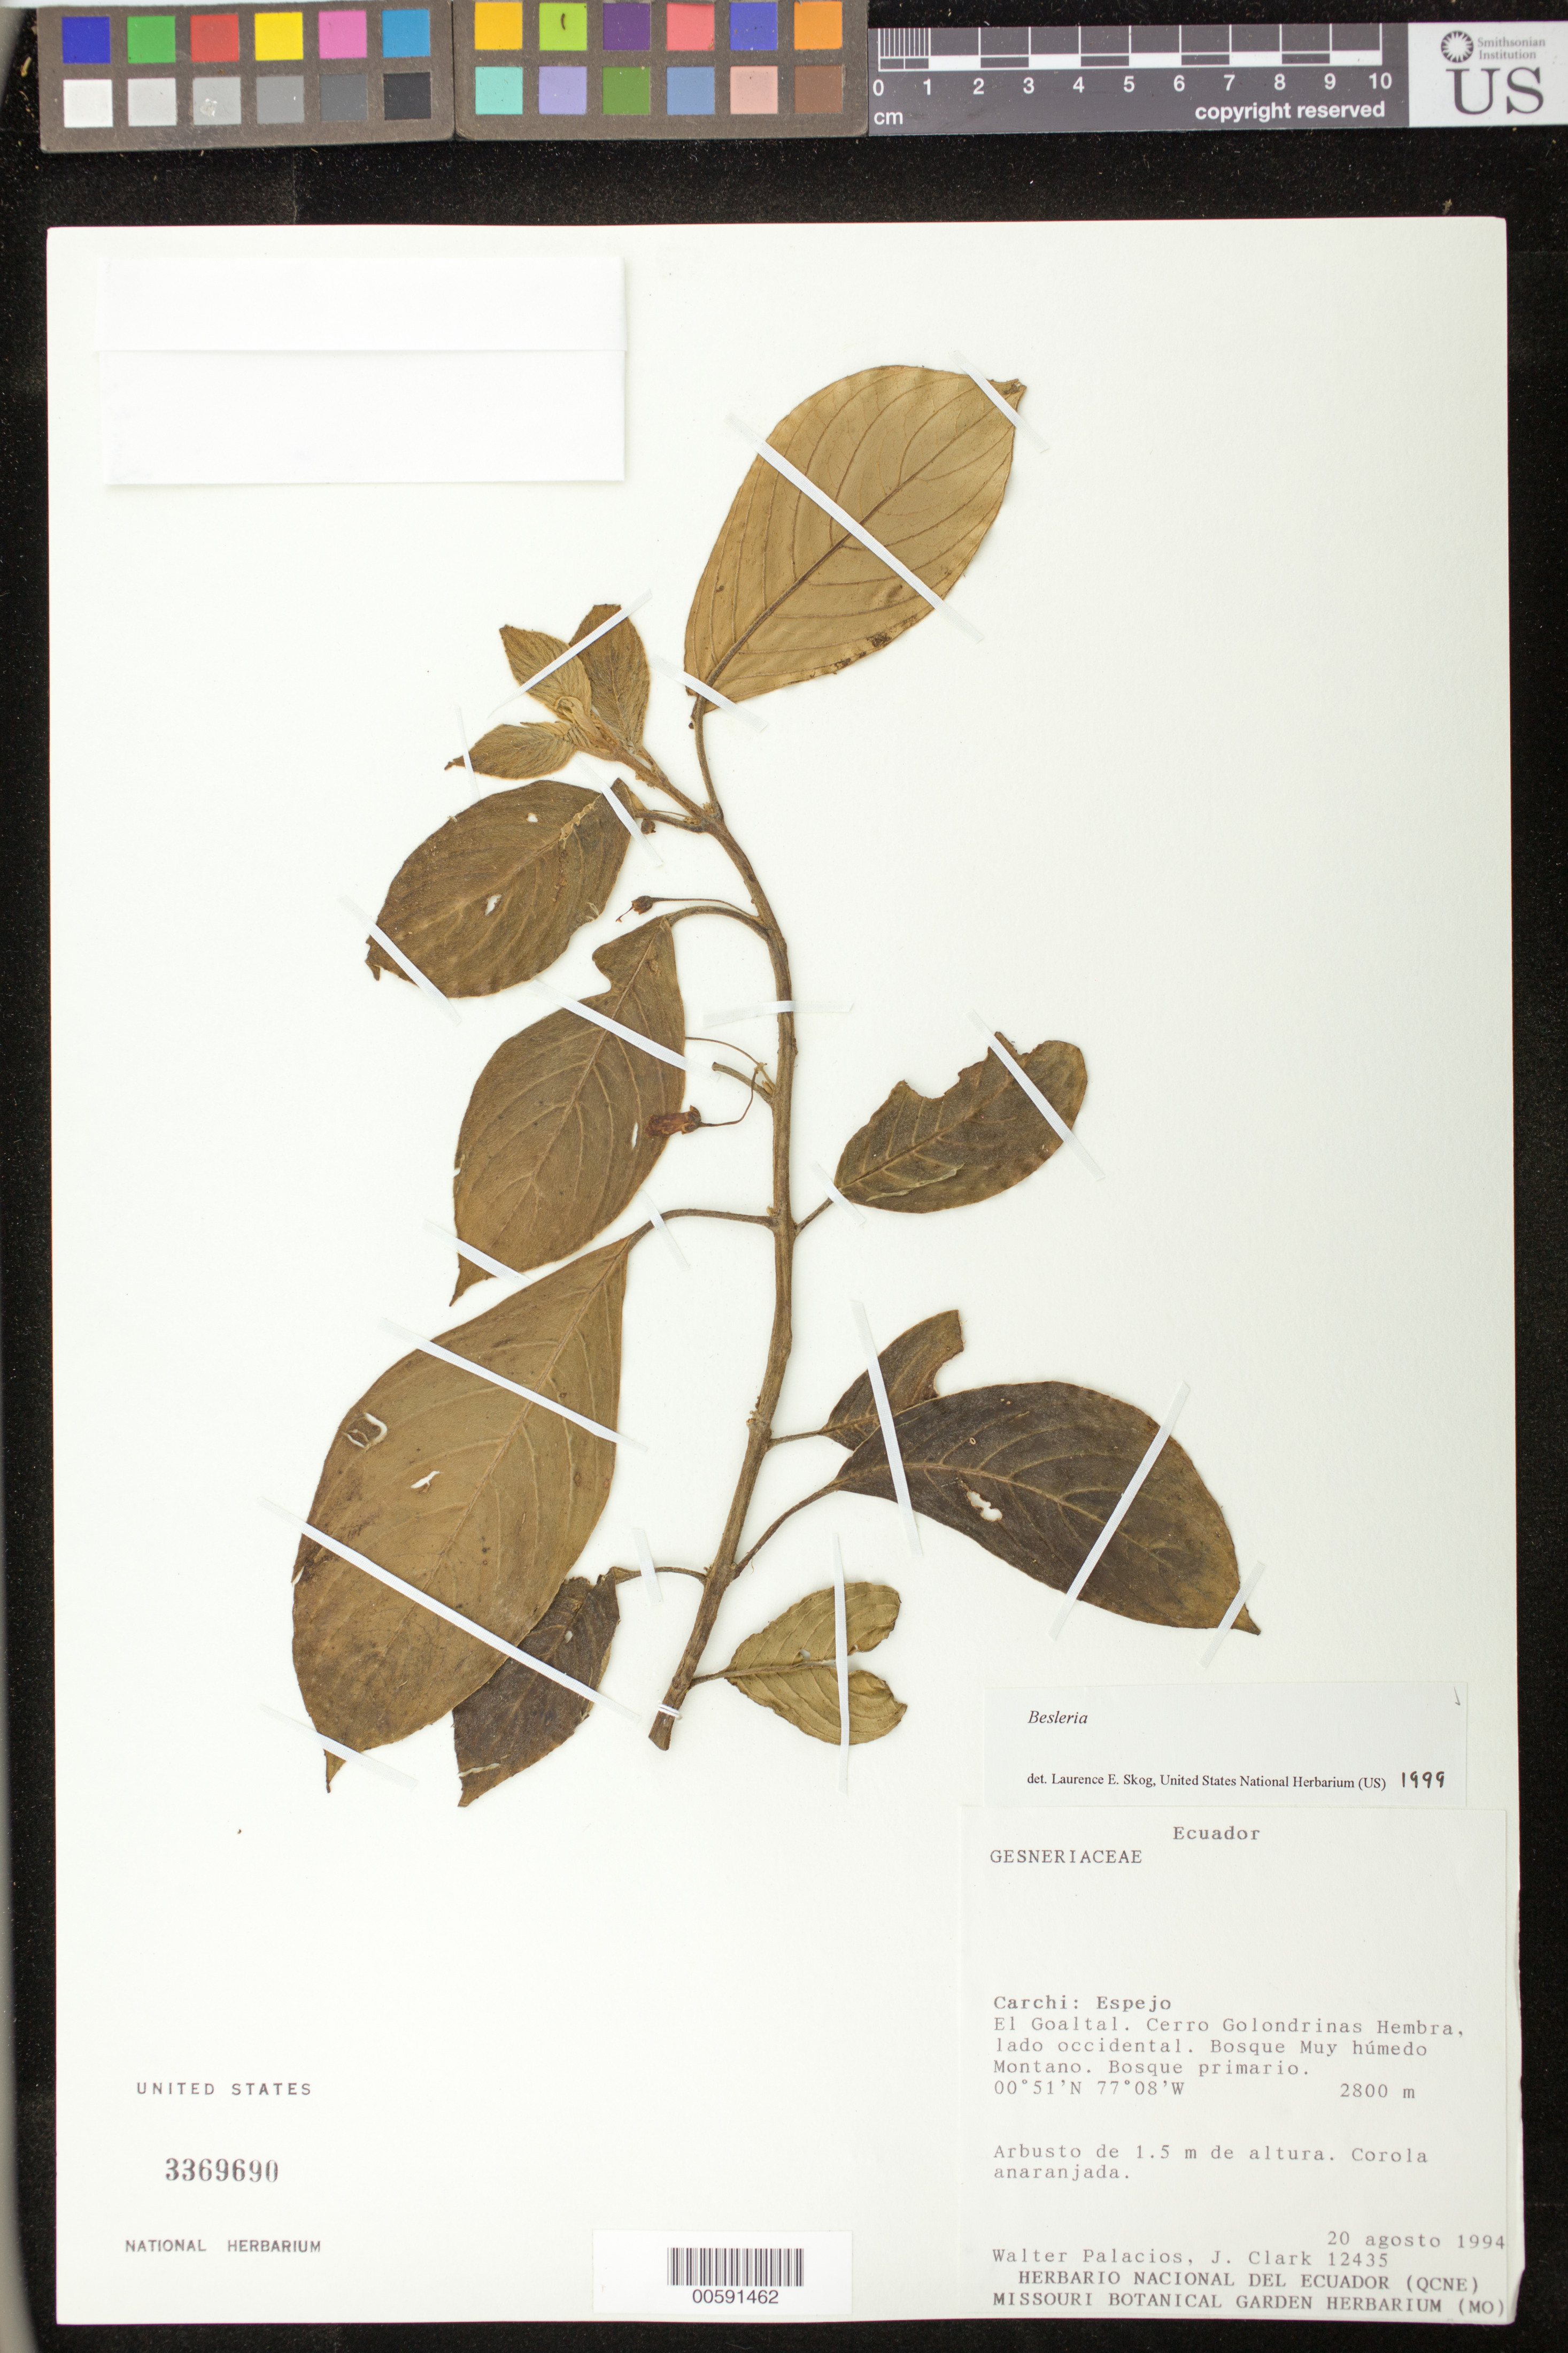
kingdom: Plantae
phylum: Tracheophyta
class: Magnoliopsida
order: Lamiales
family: Gesneriaceae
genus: Besleria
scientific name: Besleria sp.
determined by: Skog, Laurence E.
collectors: W. Palacios & J. L. Clark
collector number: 12435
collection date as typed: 20 Aug 1994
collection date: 1994-08-20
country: Ecuador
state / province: Carchi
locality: Espejo. El Goaltal, Cerro Golondrinas Hembra, lado occidental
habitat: Bosque muy húmedo montano; bosque primario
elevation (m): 2800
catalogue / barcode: US 3369690